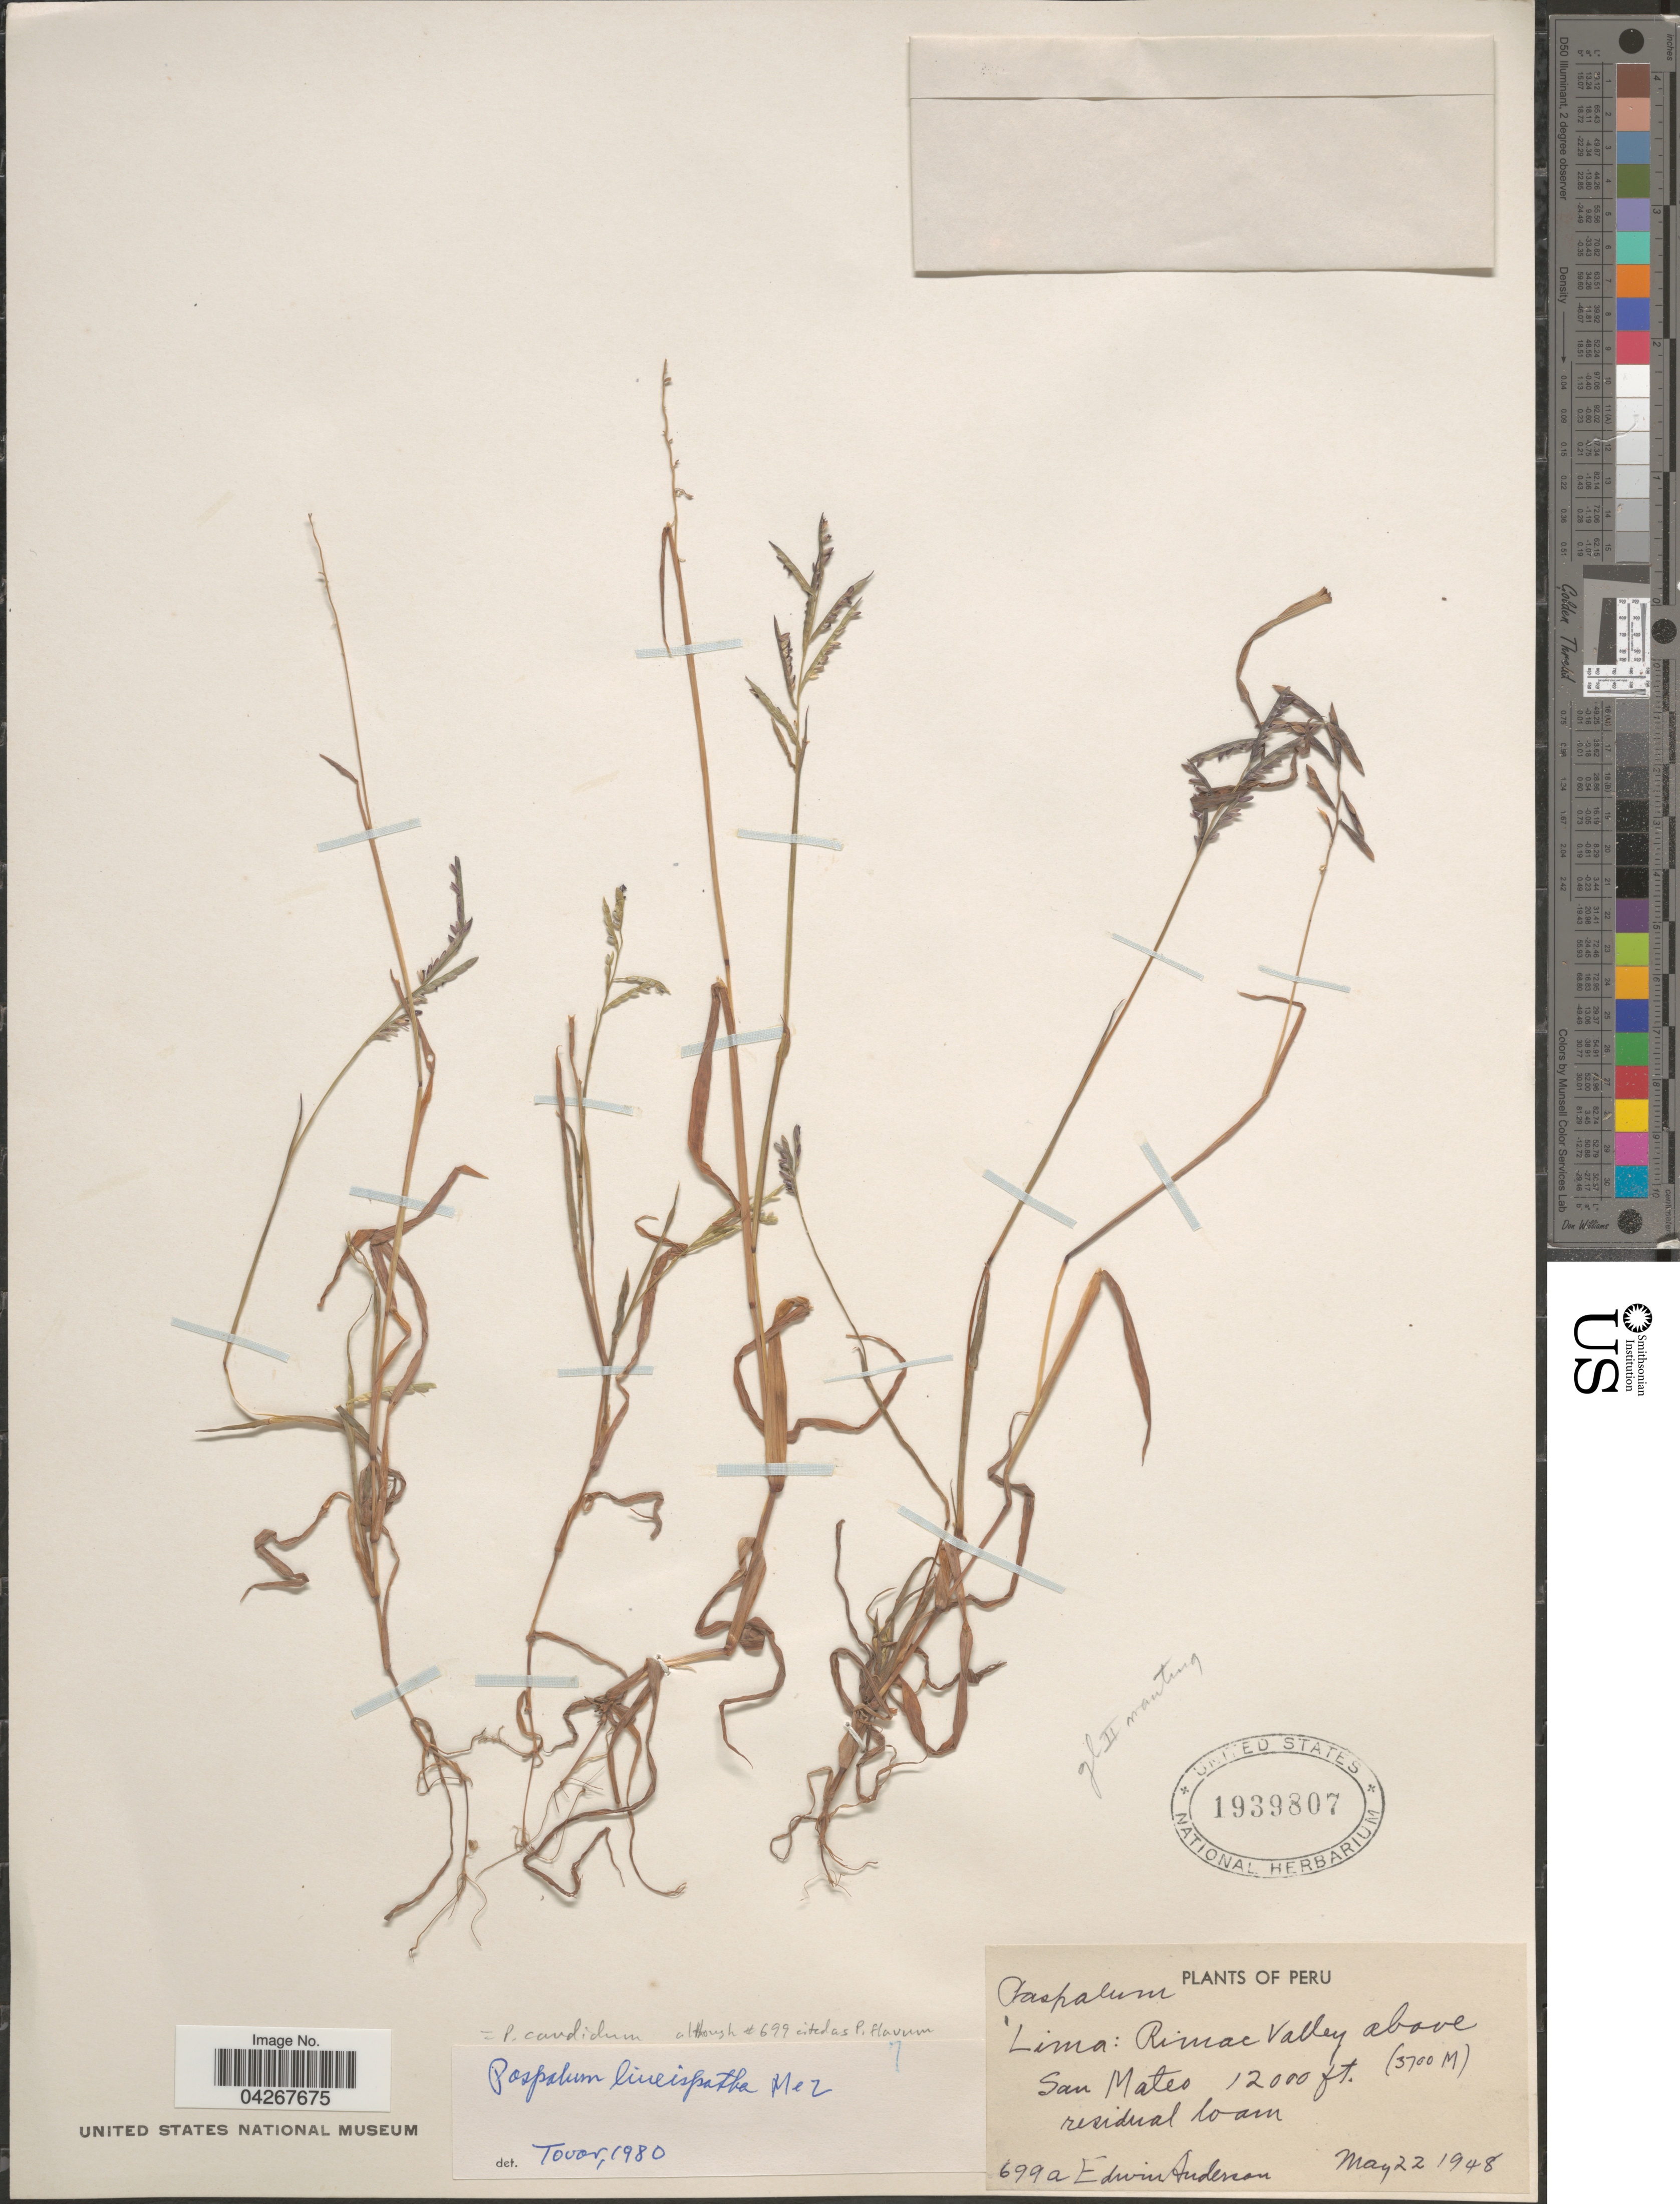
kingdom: Plantae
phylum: Tracheophyta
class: Liliopsida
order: Poales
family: Poaceae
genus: Paspalum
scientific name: Paspalum candidum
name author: (Humb. & Bonpl. ex Fleugge) Kunth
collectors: E. Anderson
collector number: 699a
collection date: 1948-05-22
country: Peru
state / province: Lima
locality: Rimac Valley above San Mateo.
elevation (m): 3658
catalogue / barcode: US 1939807